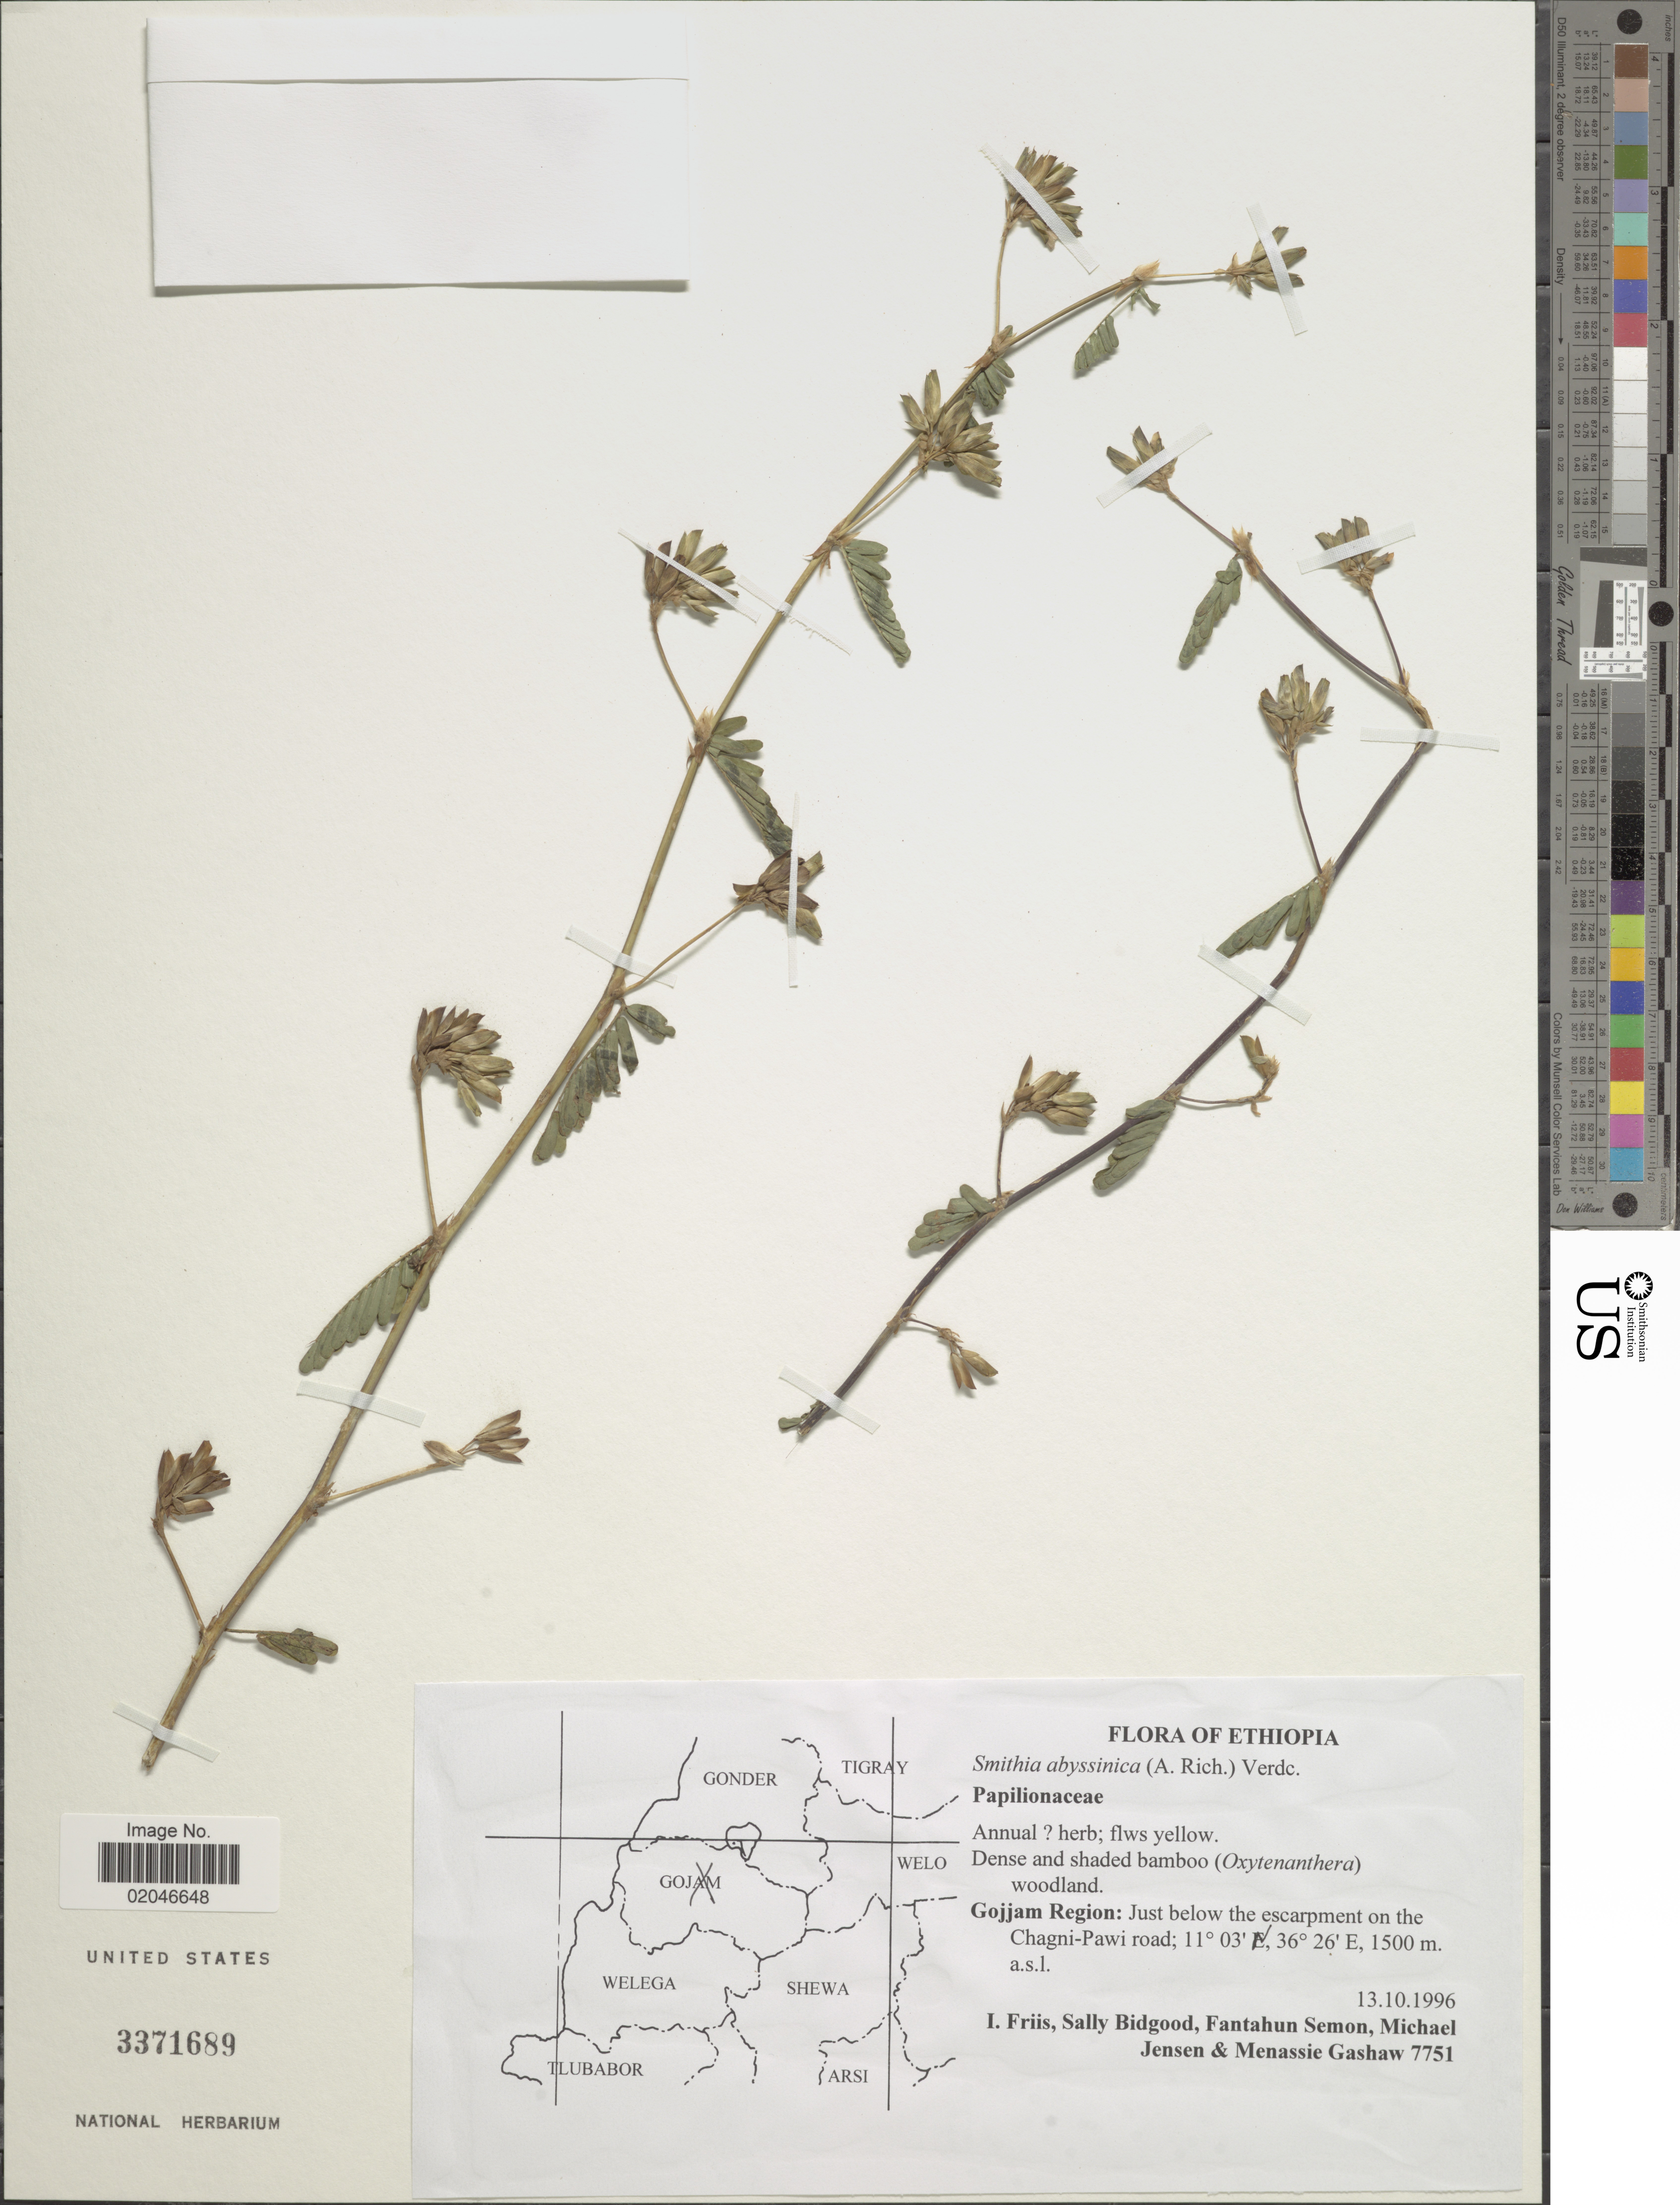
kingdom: Plantae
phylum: Tracheophyta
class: Magnoliopsida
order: Fabales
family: Fabaceae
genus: Smithia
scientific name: Smithia abyssinica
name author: (A. Rich.) Verdc.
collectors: I. Friis, S. Bidgood, F. Semon, M. Jensen & M. Gashaw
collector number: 7751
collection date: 1996-10-13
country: Ethiopia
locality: Dense and shaded bamboo woodland, Gojjam Region: Just belo the escarpment on the Chagni-Pawi road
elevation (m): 1500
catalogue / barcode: US 3371689